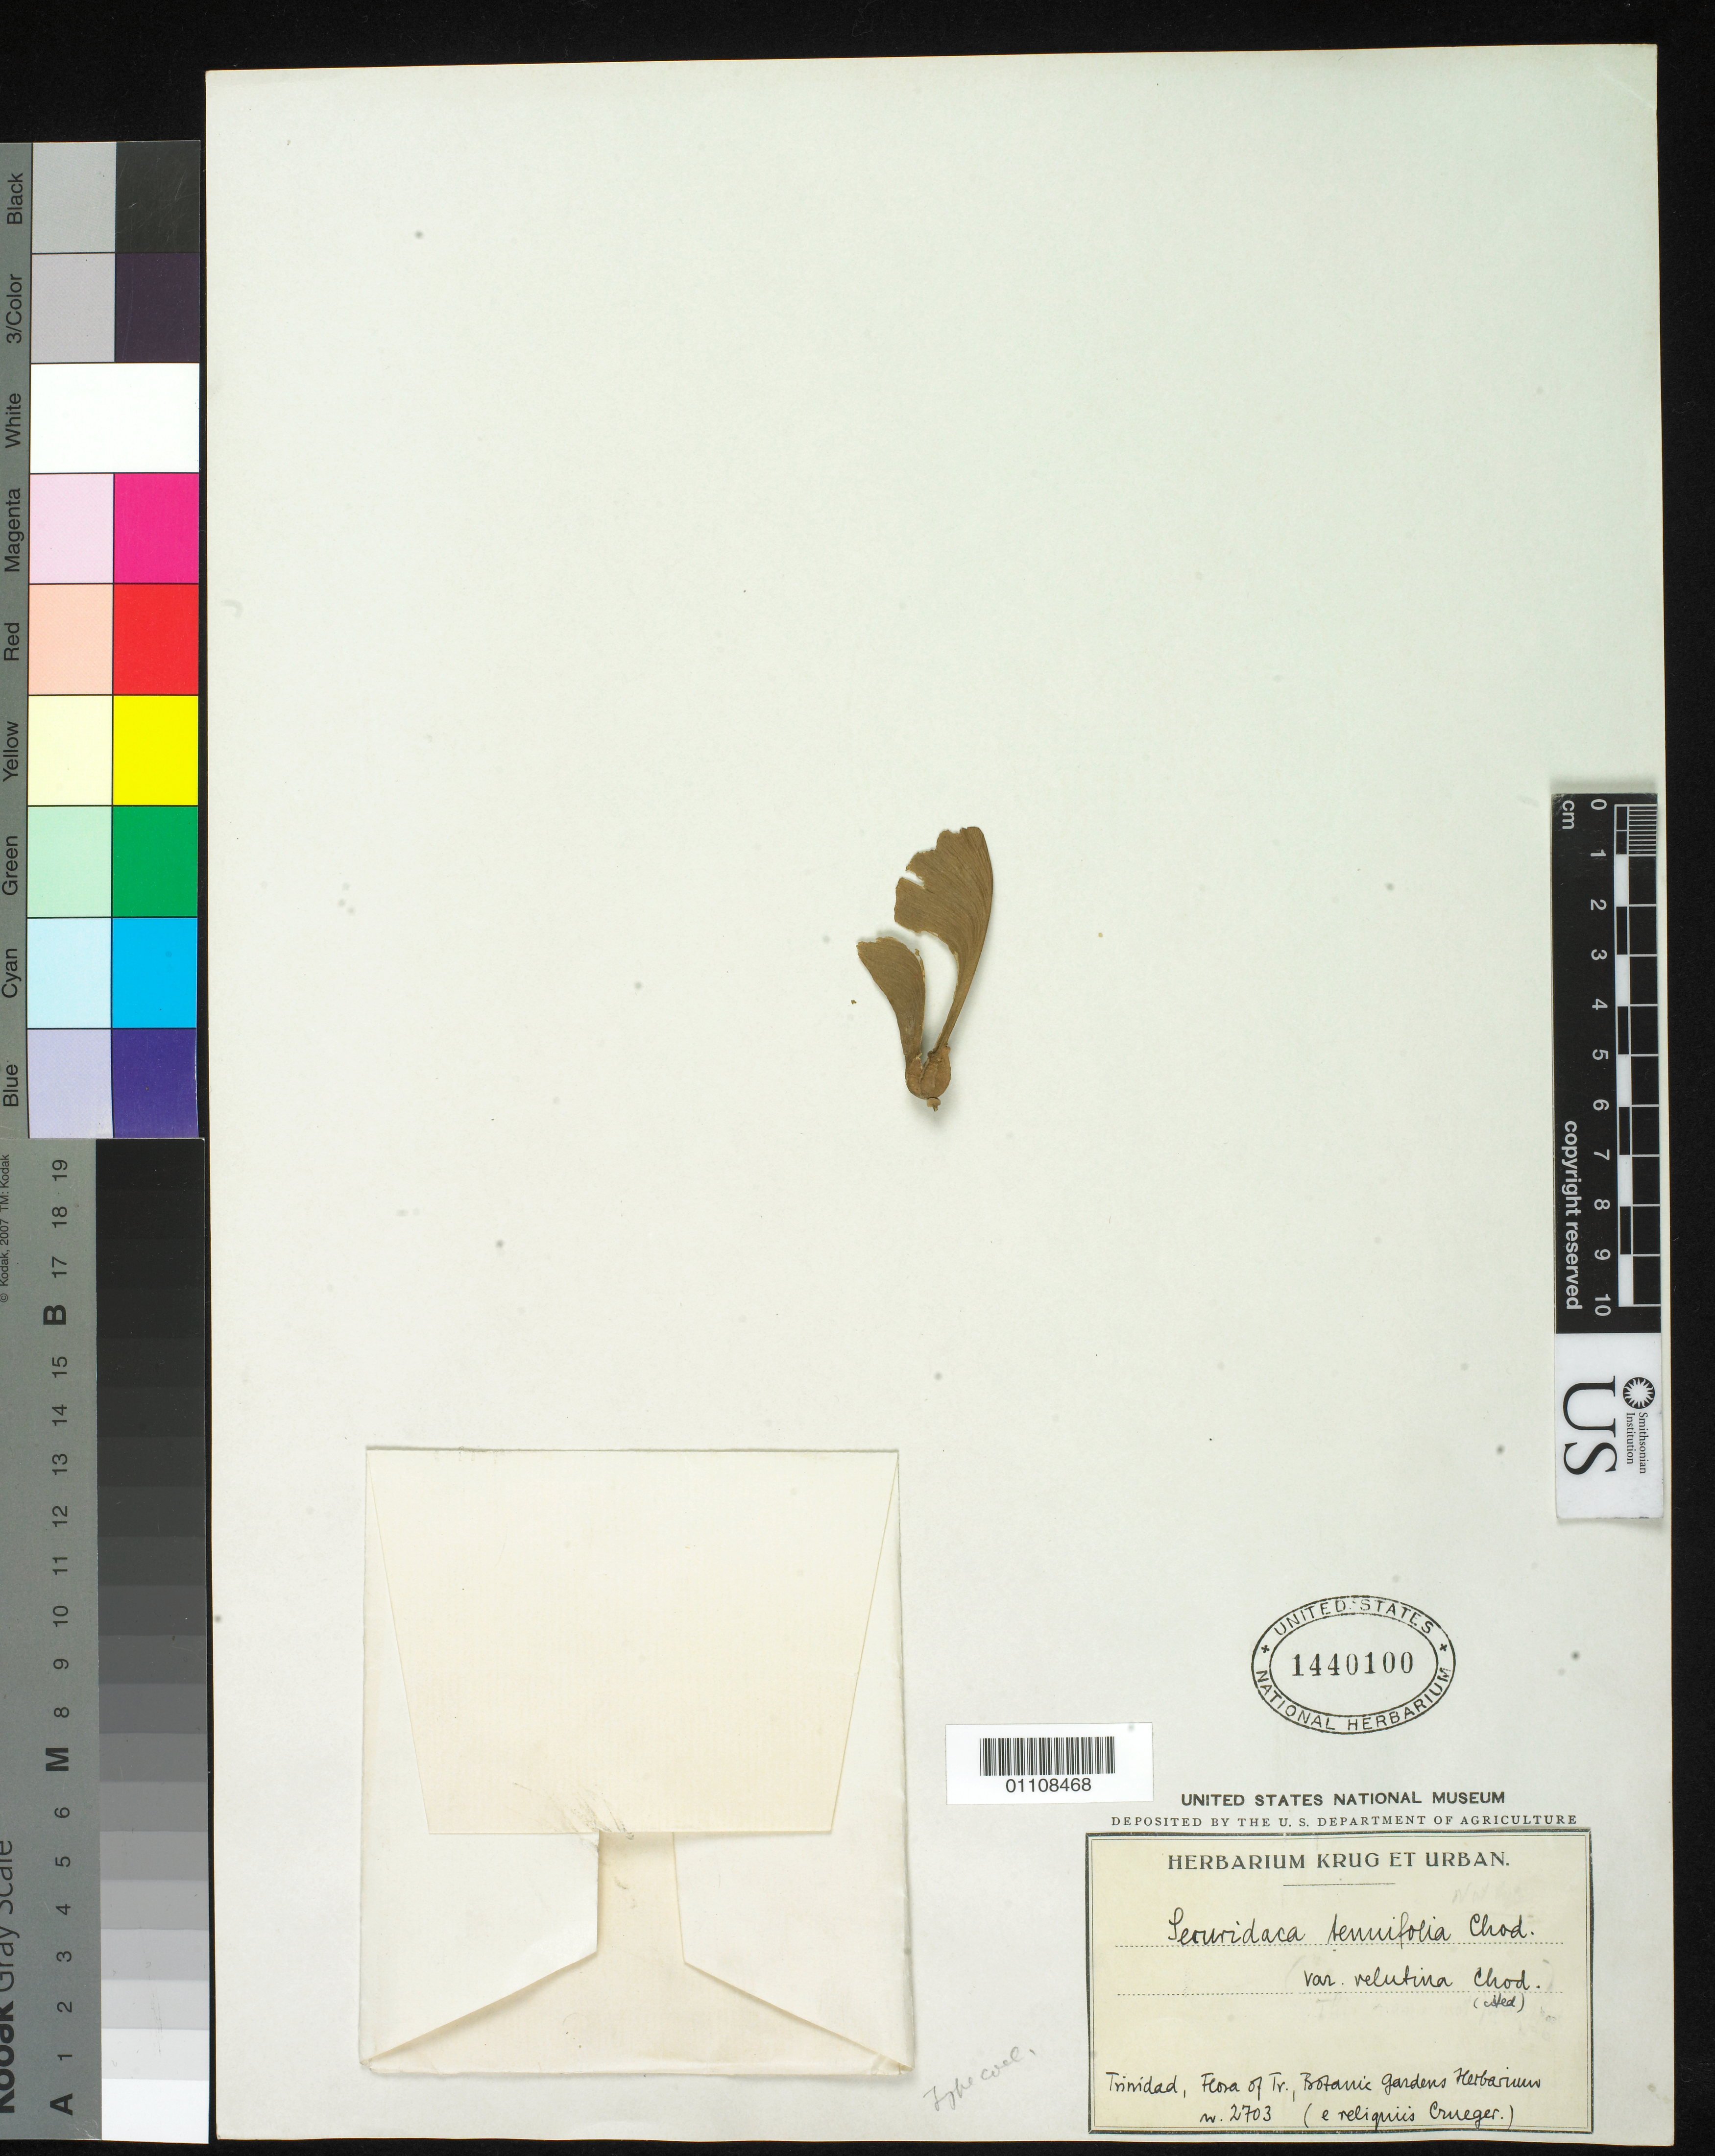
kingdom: Plantae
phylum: Tracheophyta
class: Magnoliopsida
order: Fabales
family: Polygalaceae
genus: Securidaca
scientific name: Securidaca tenuifolia f. velutina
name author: Chodat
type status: Type Collection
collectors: H. Crueger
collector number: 2703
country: Trinidad and Tobago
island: Trinidad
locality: Trinidad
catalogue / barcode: US 1440100